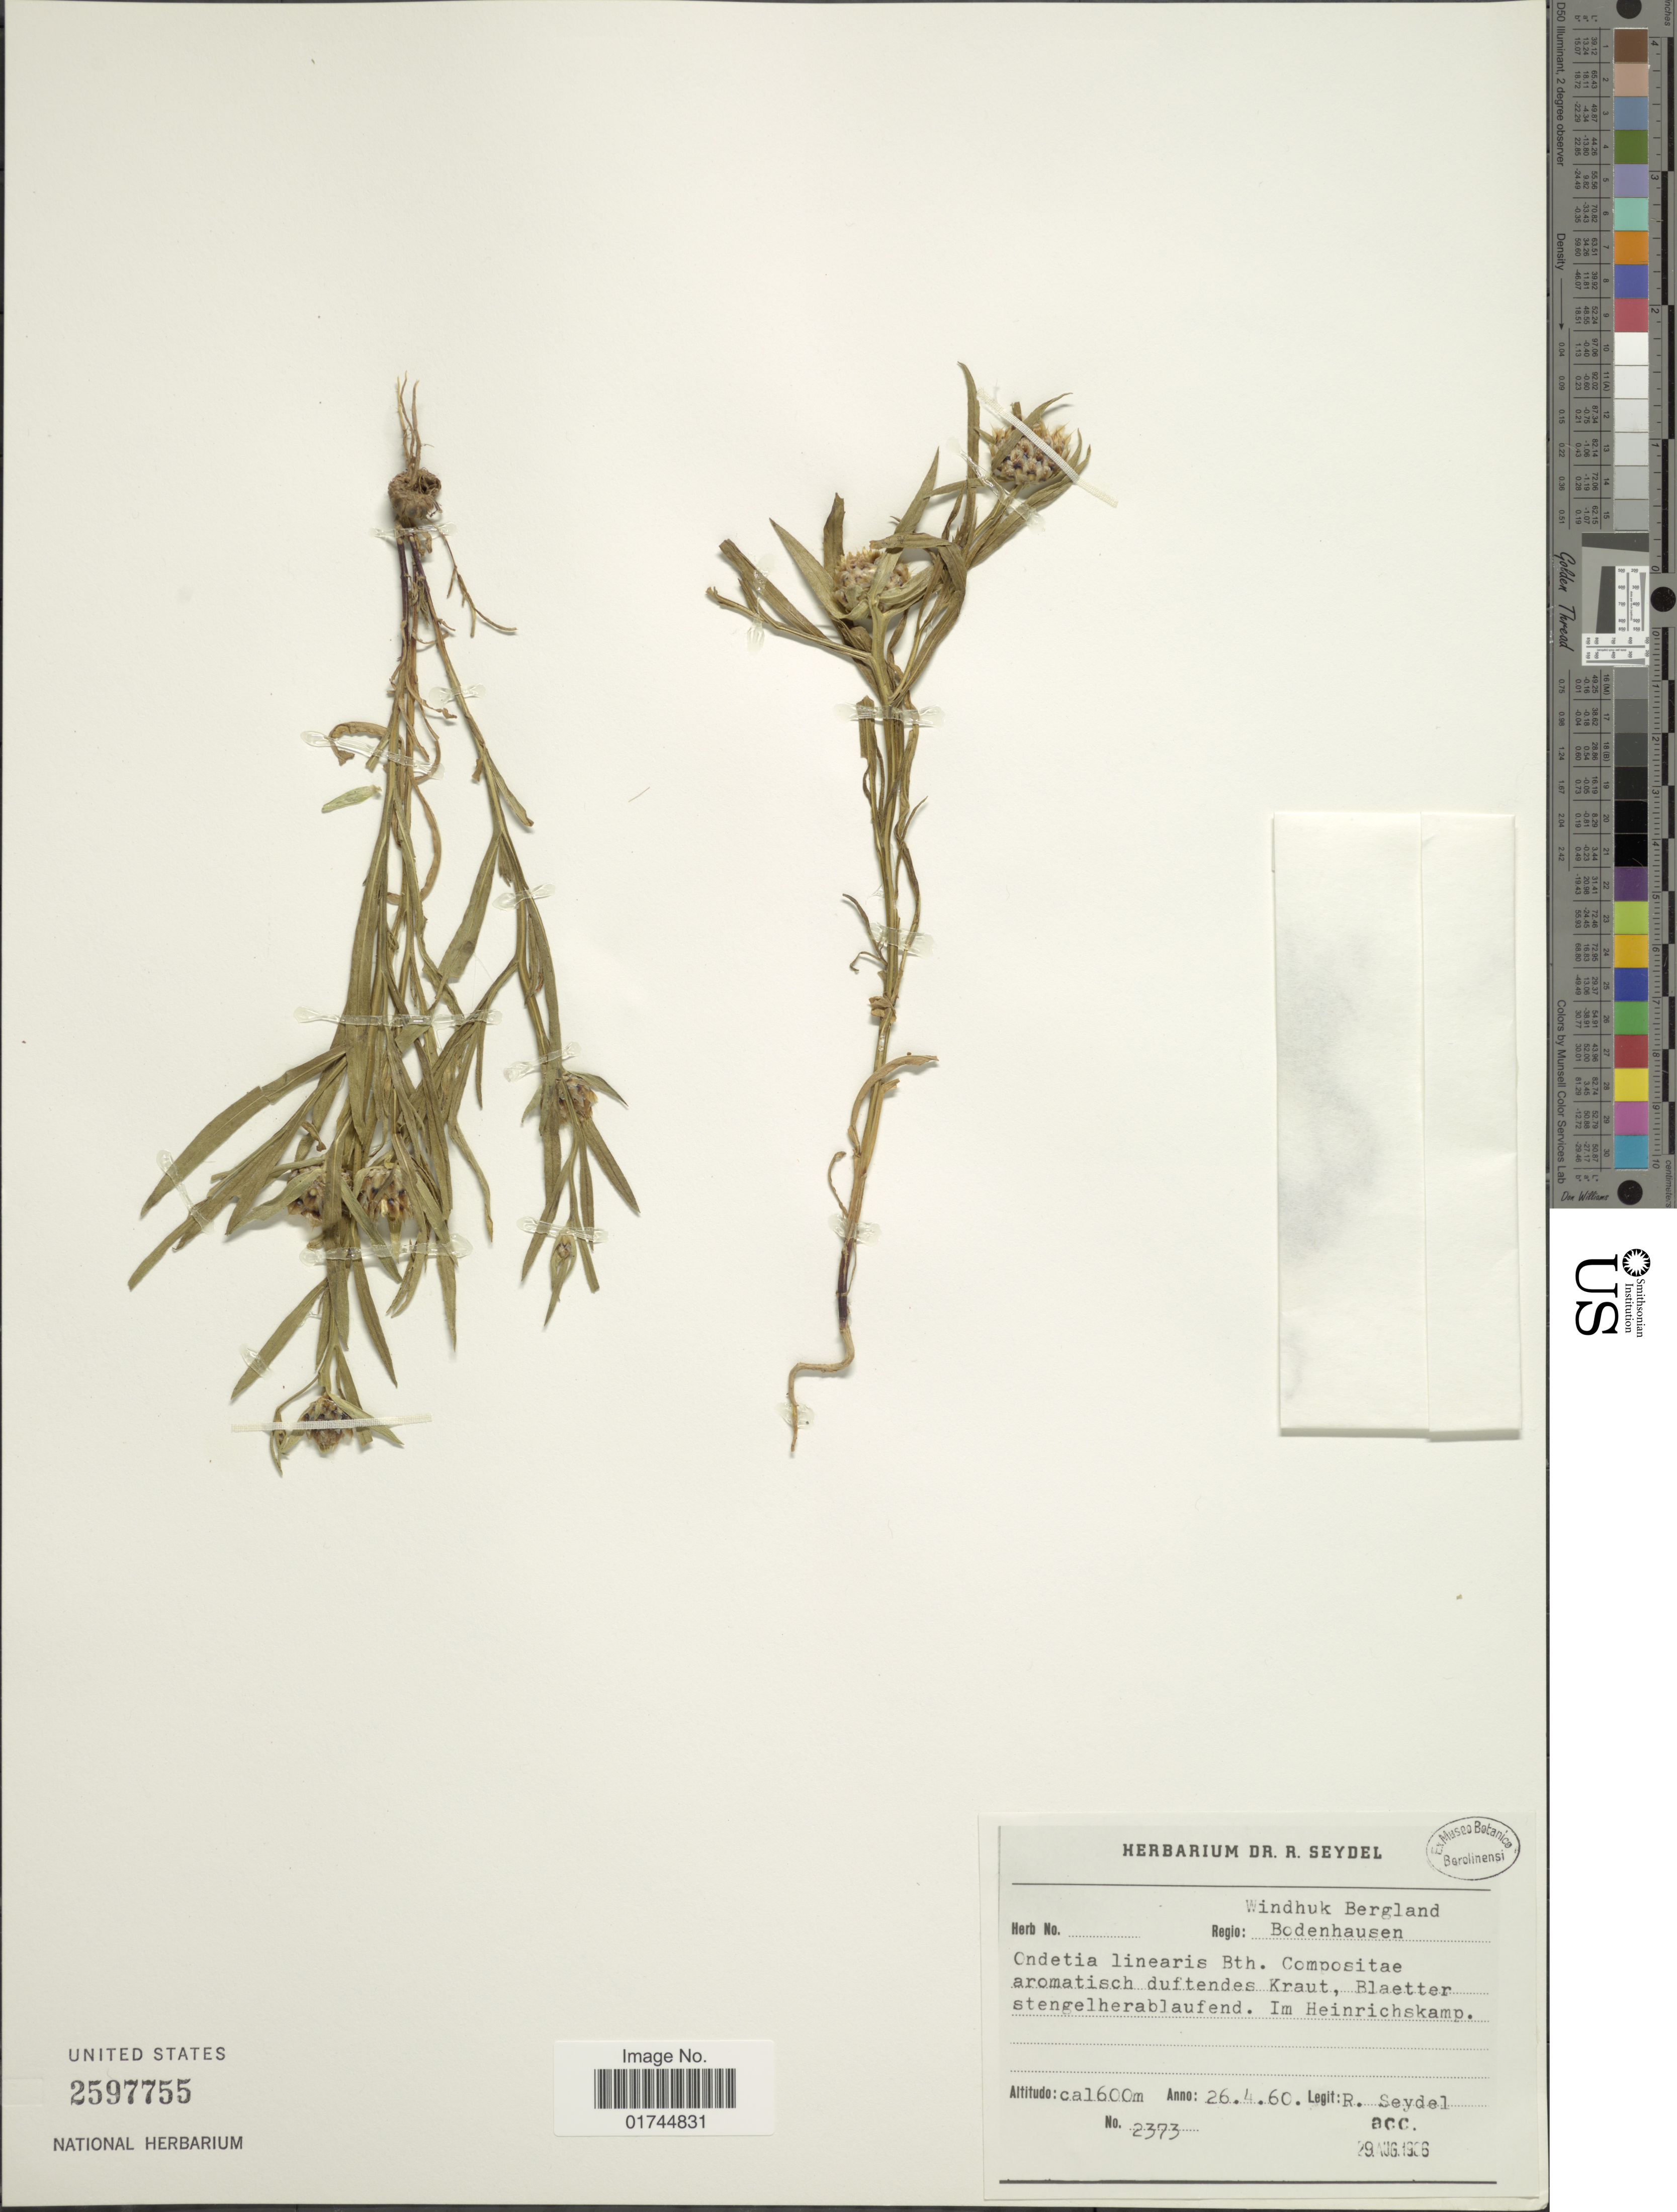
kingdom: Plantae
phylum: Tracheophyta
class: Magnoliopsida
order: Asterales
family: Asteraceae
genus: Ondetia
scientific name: Ondetia linearis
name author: Benth.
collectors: R. Seydel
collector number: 2379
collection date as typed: Transcribed d/m/y: 26/4/60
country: Namibia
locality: Windhuk Bergland, Bodenhausen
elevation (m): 1600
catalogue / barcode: US 2597755